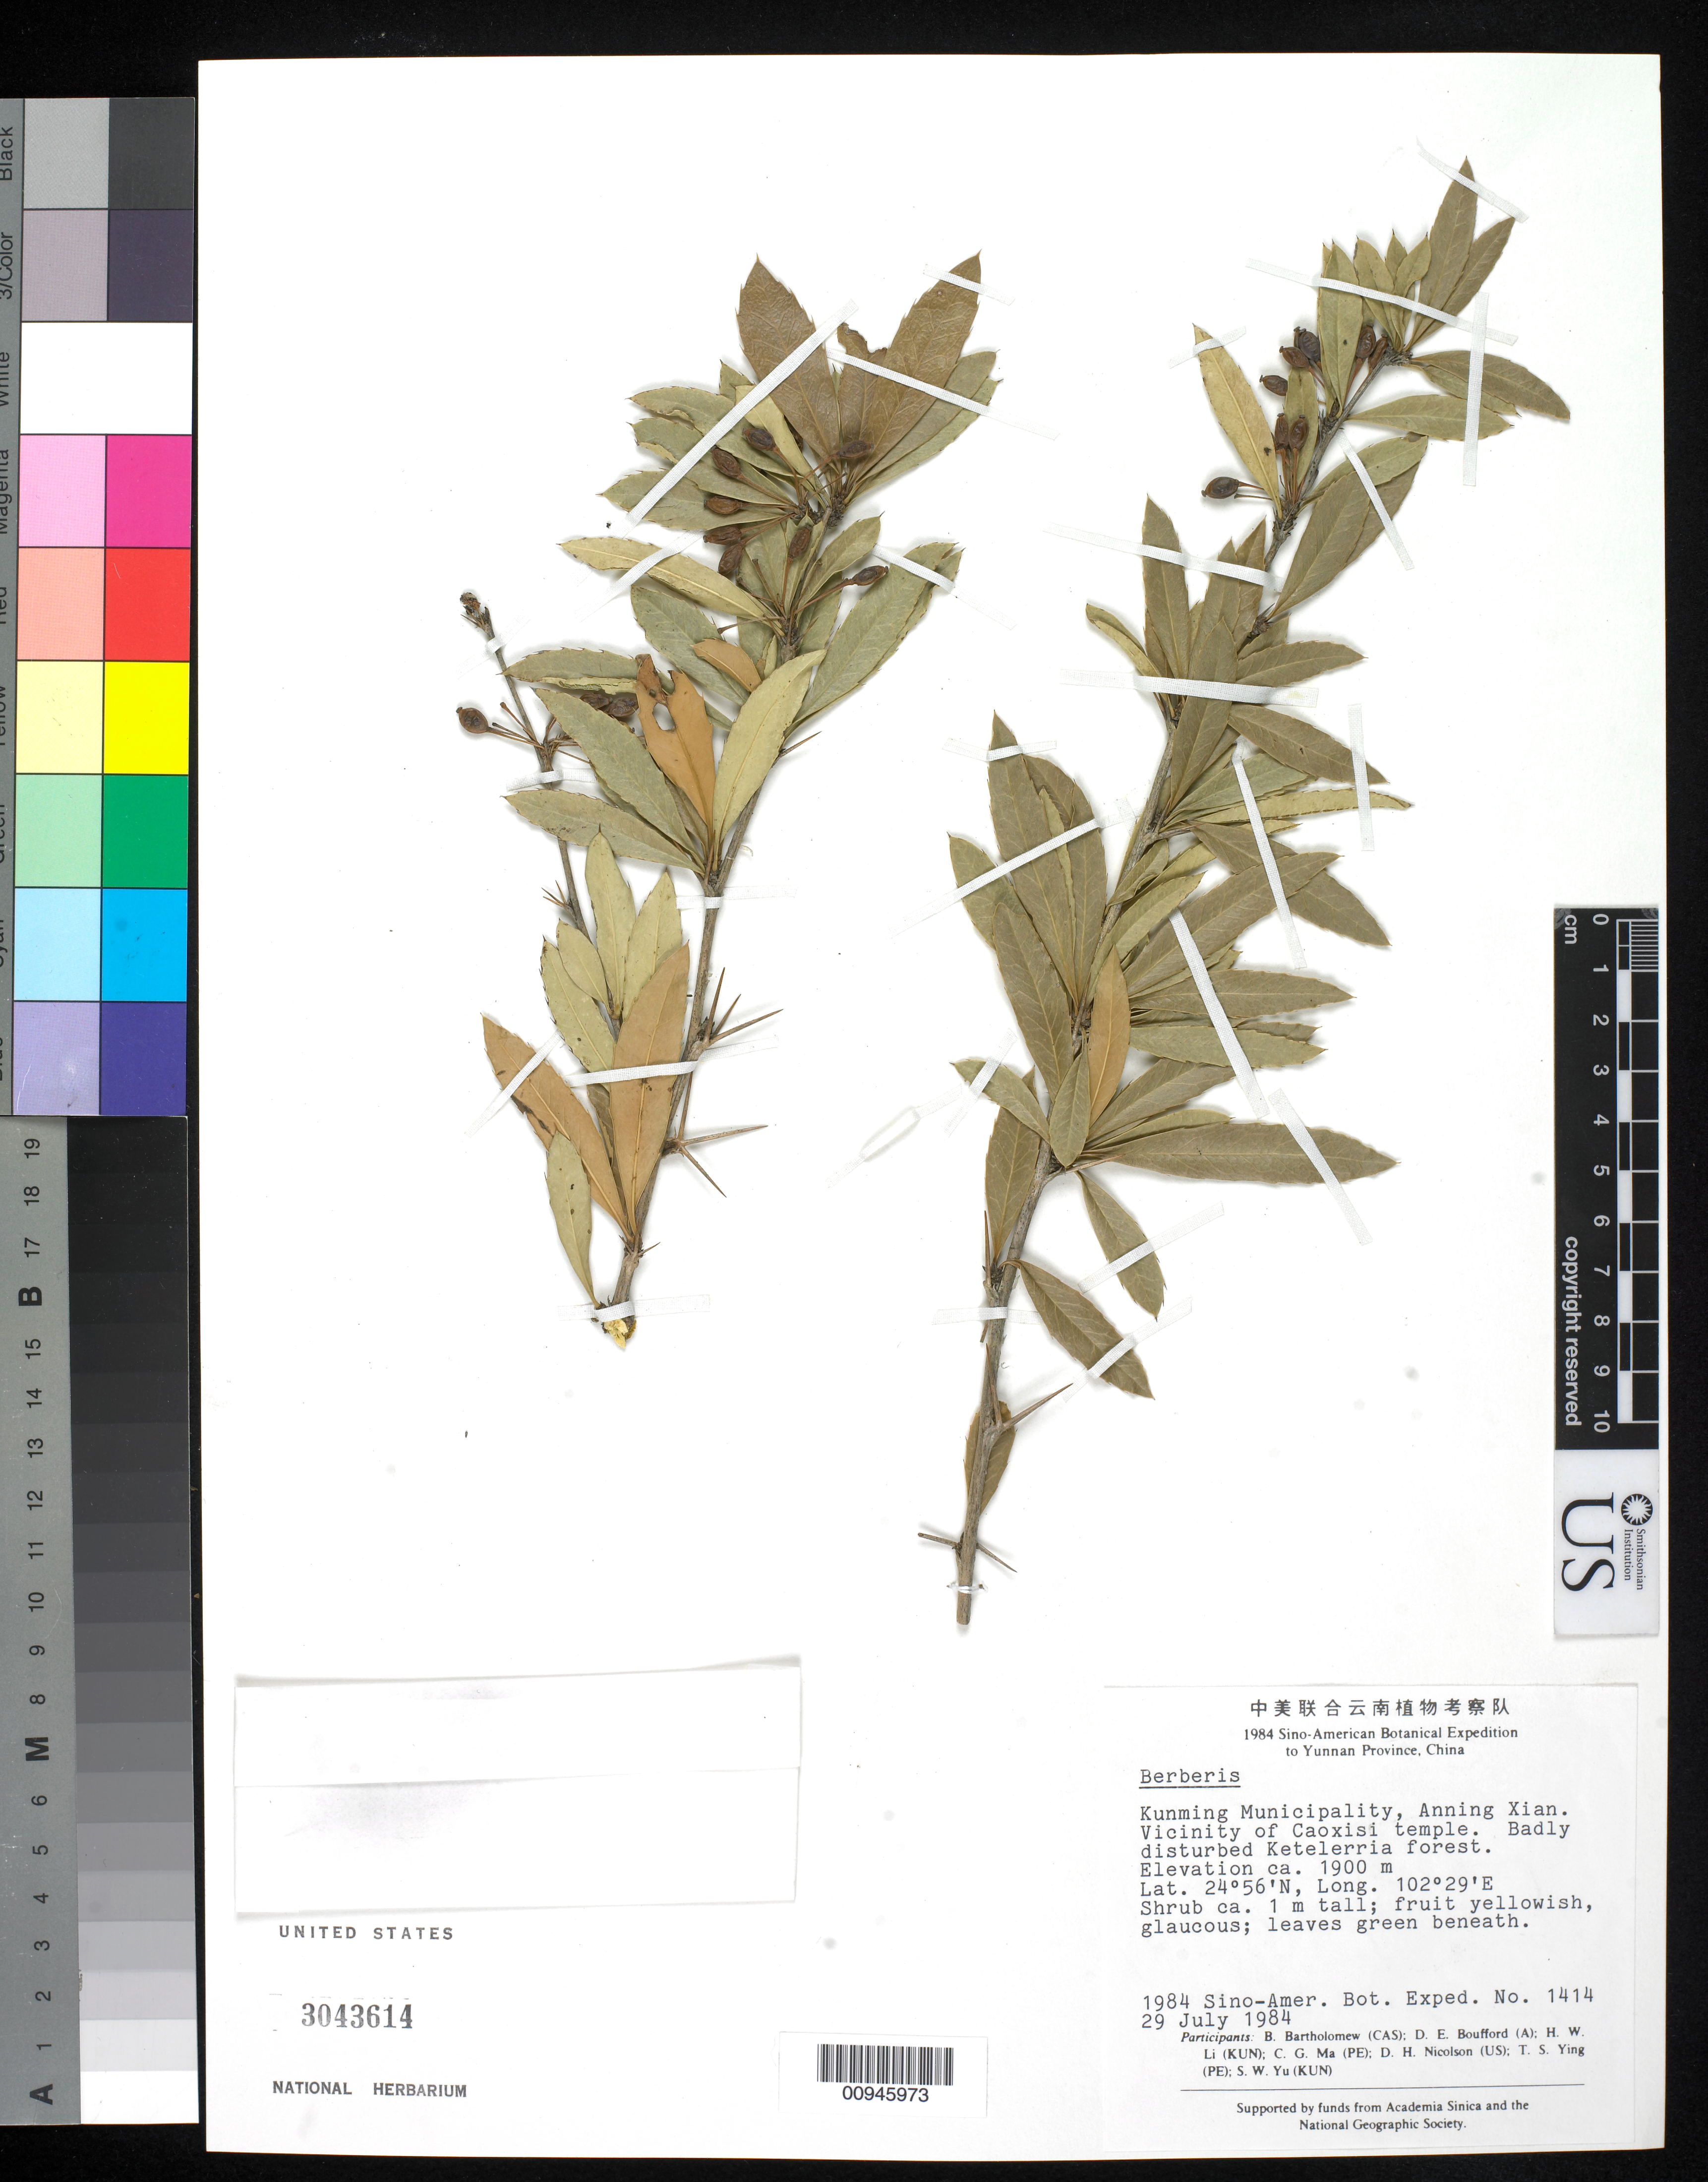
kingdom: Plantae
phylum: Tracheophyta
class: Magnoliopsida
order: Ranunculales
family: Berberidaceae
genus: Berberis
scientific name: Berberis sp.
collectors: B. M. Bartholomew, D. E. Boufford, H. W. Li, C. Ma, D. H. Nicolson, T. Ying & S. Yu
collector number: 1414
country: China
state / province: Yunnan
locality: Kunming Mun., Anning Xian, Caoxisi temple.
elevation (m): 1900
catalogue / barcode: US 3043614